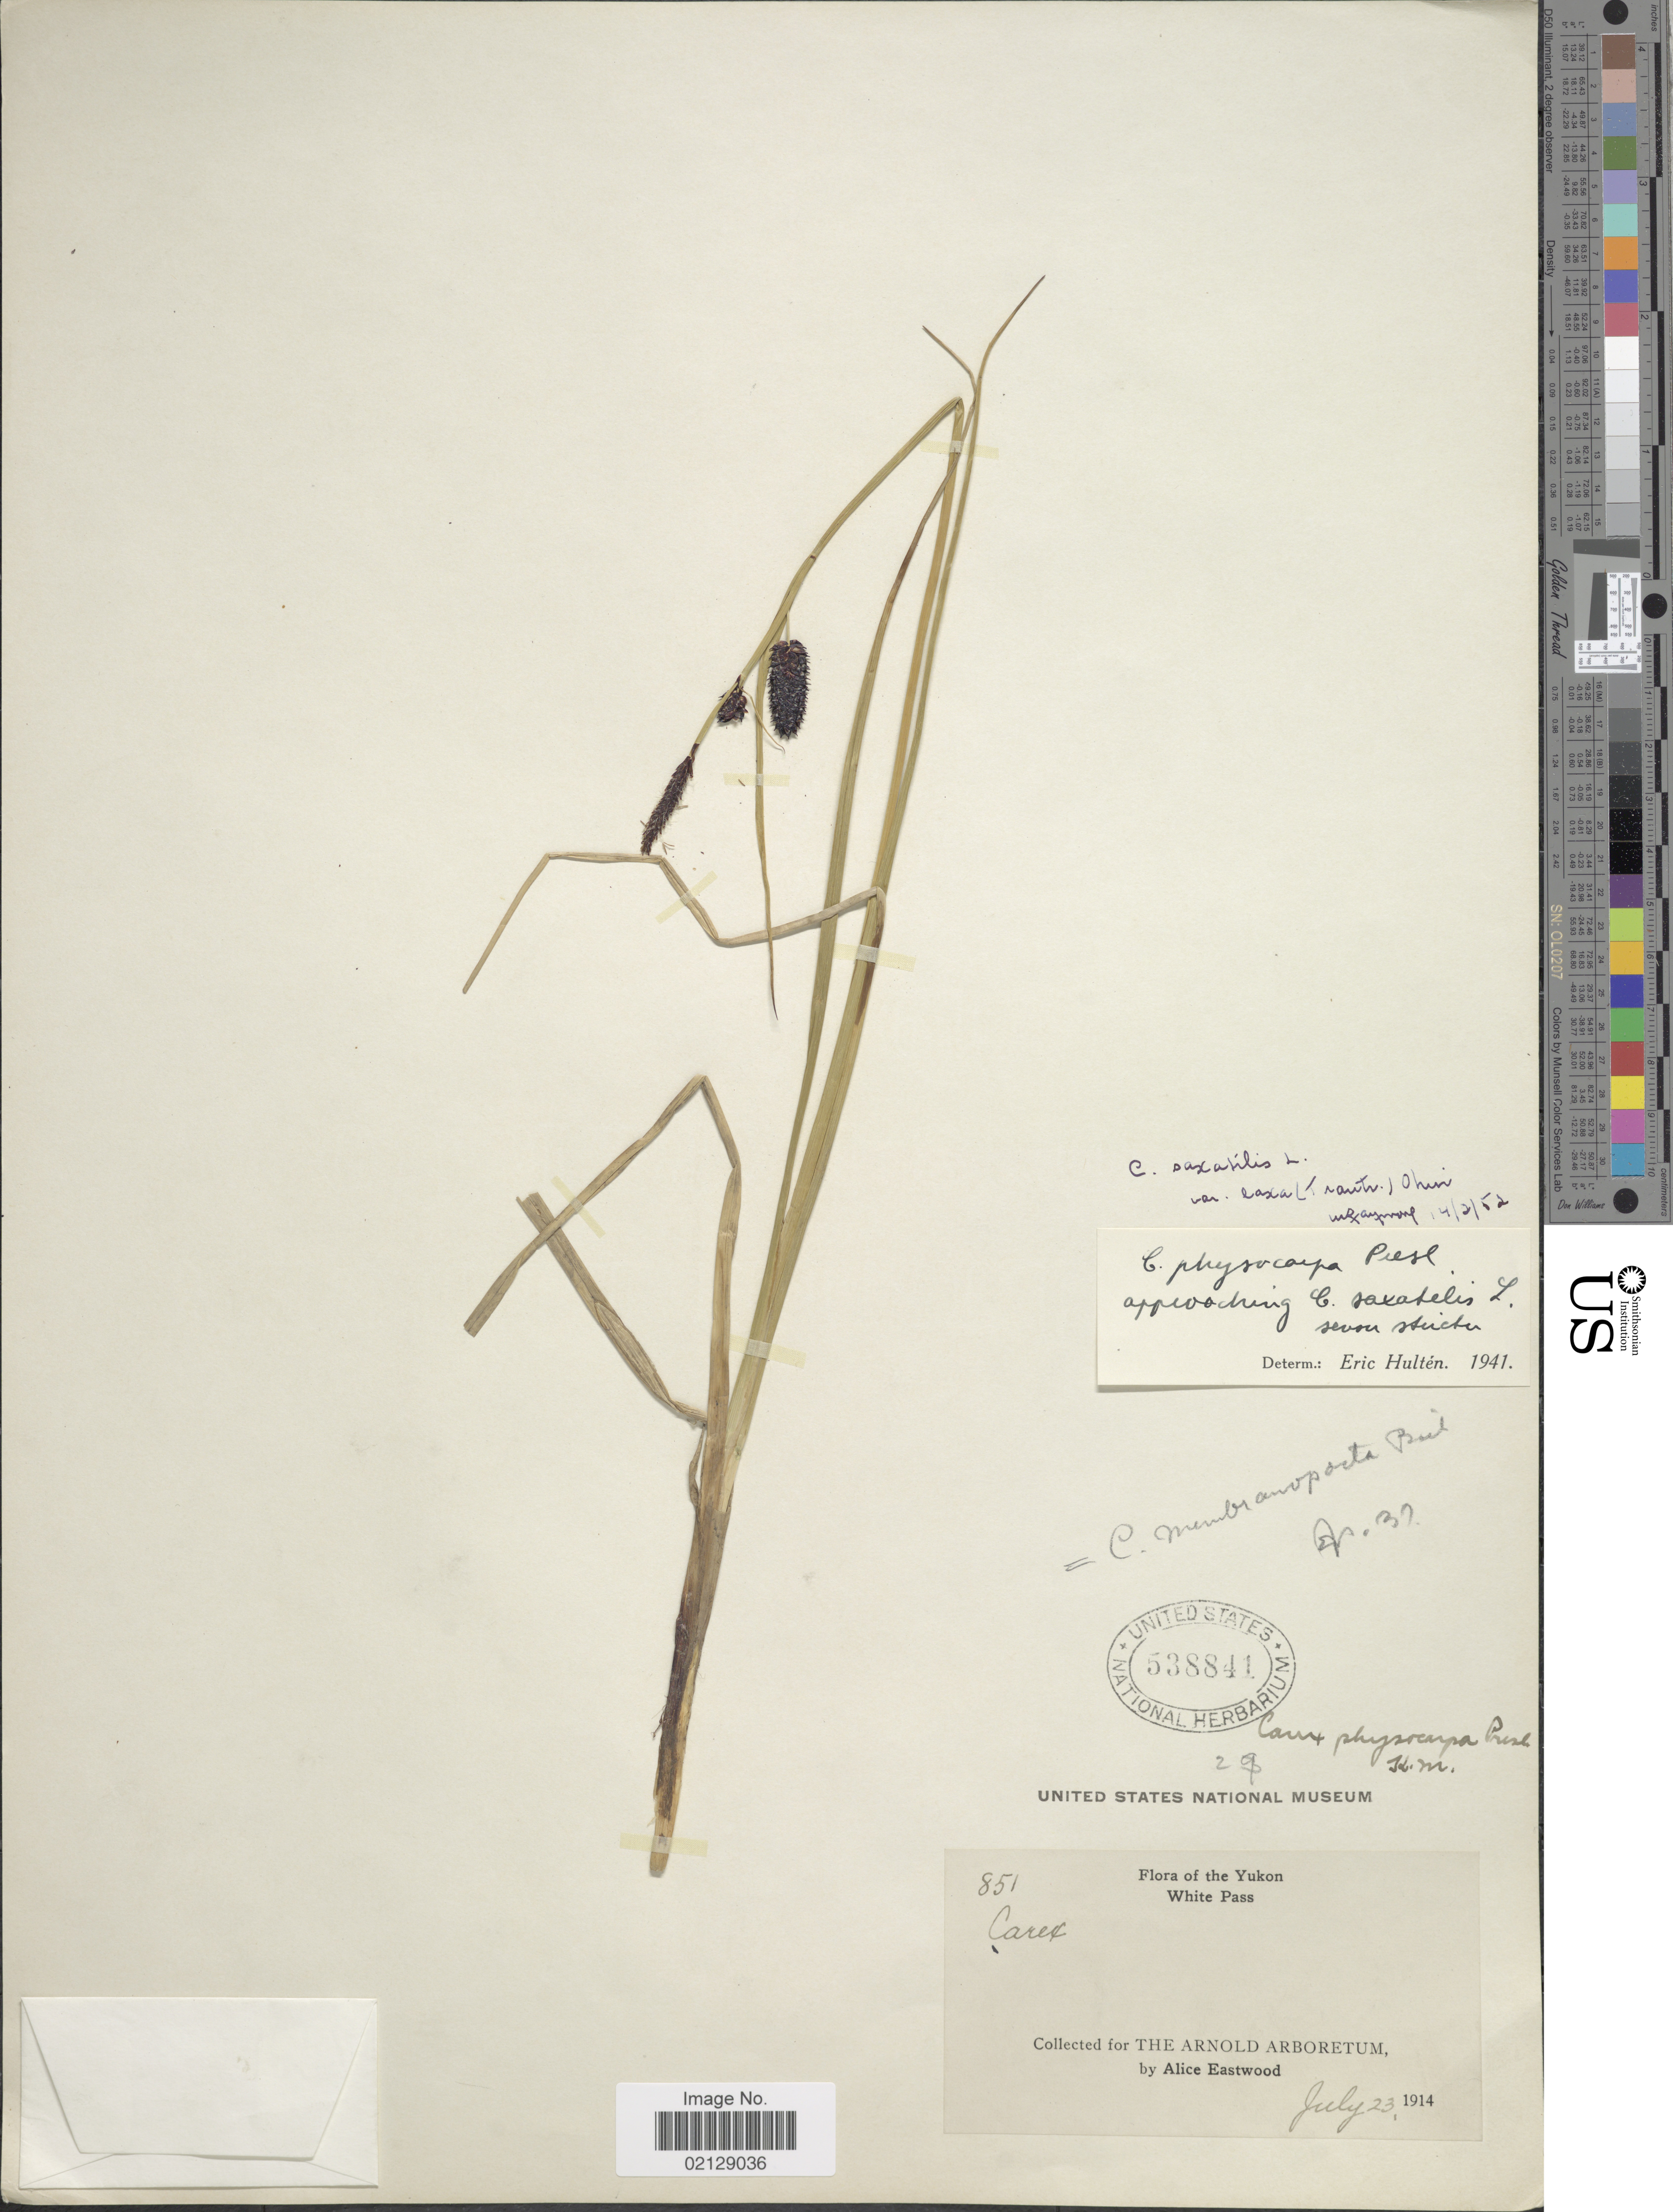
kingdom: Plantae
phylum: Tracheophyta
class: Liliopsida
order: Poales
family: Cyperaceae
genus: Carex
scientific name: Carex saxatilis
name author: L.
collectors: A. Eastwood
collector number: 851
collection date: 1914-07-23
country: Canada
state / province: Yukon Territory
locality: The Yukon, White Pass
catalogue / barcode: US 538841